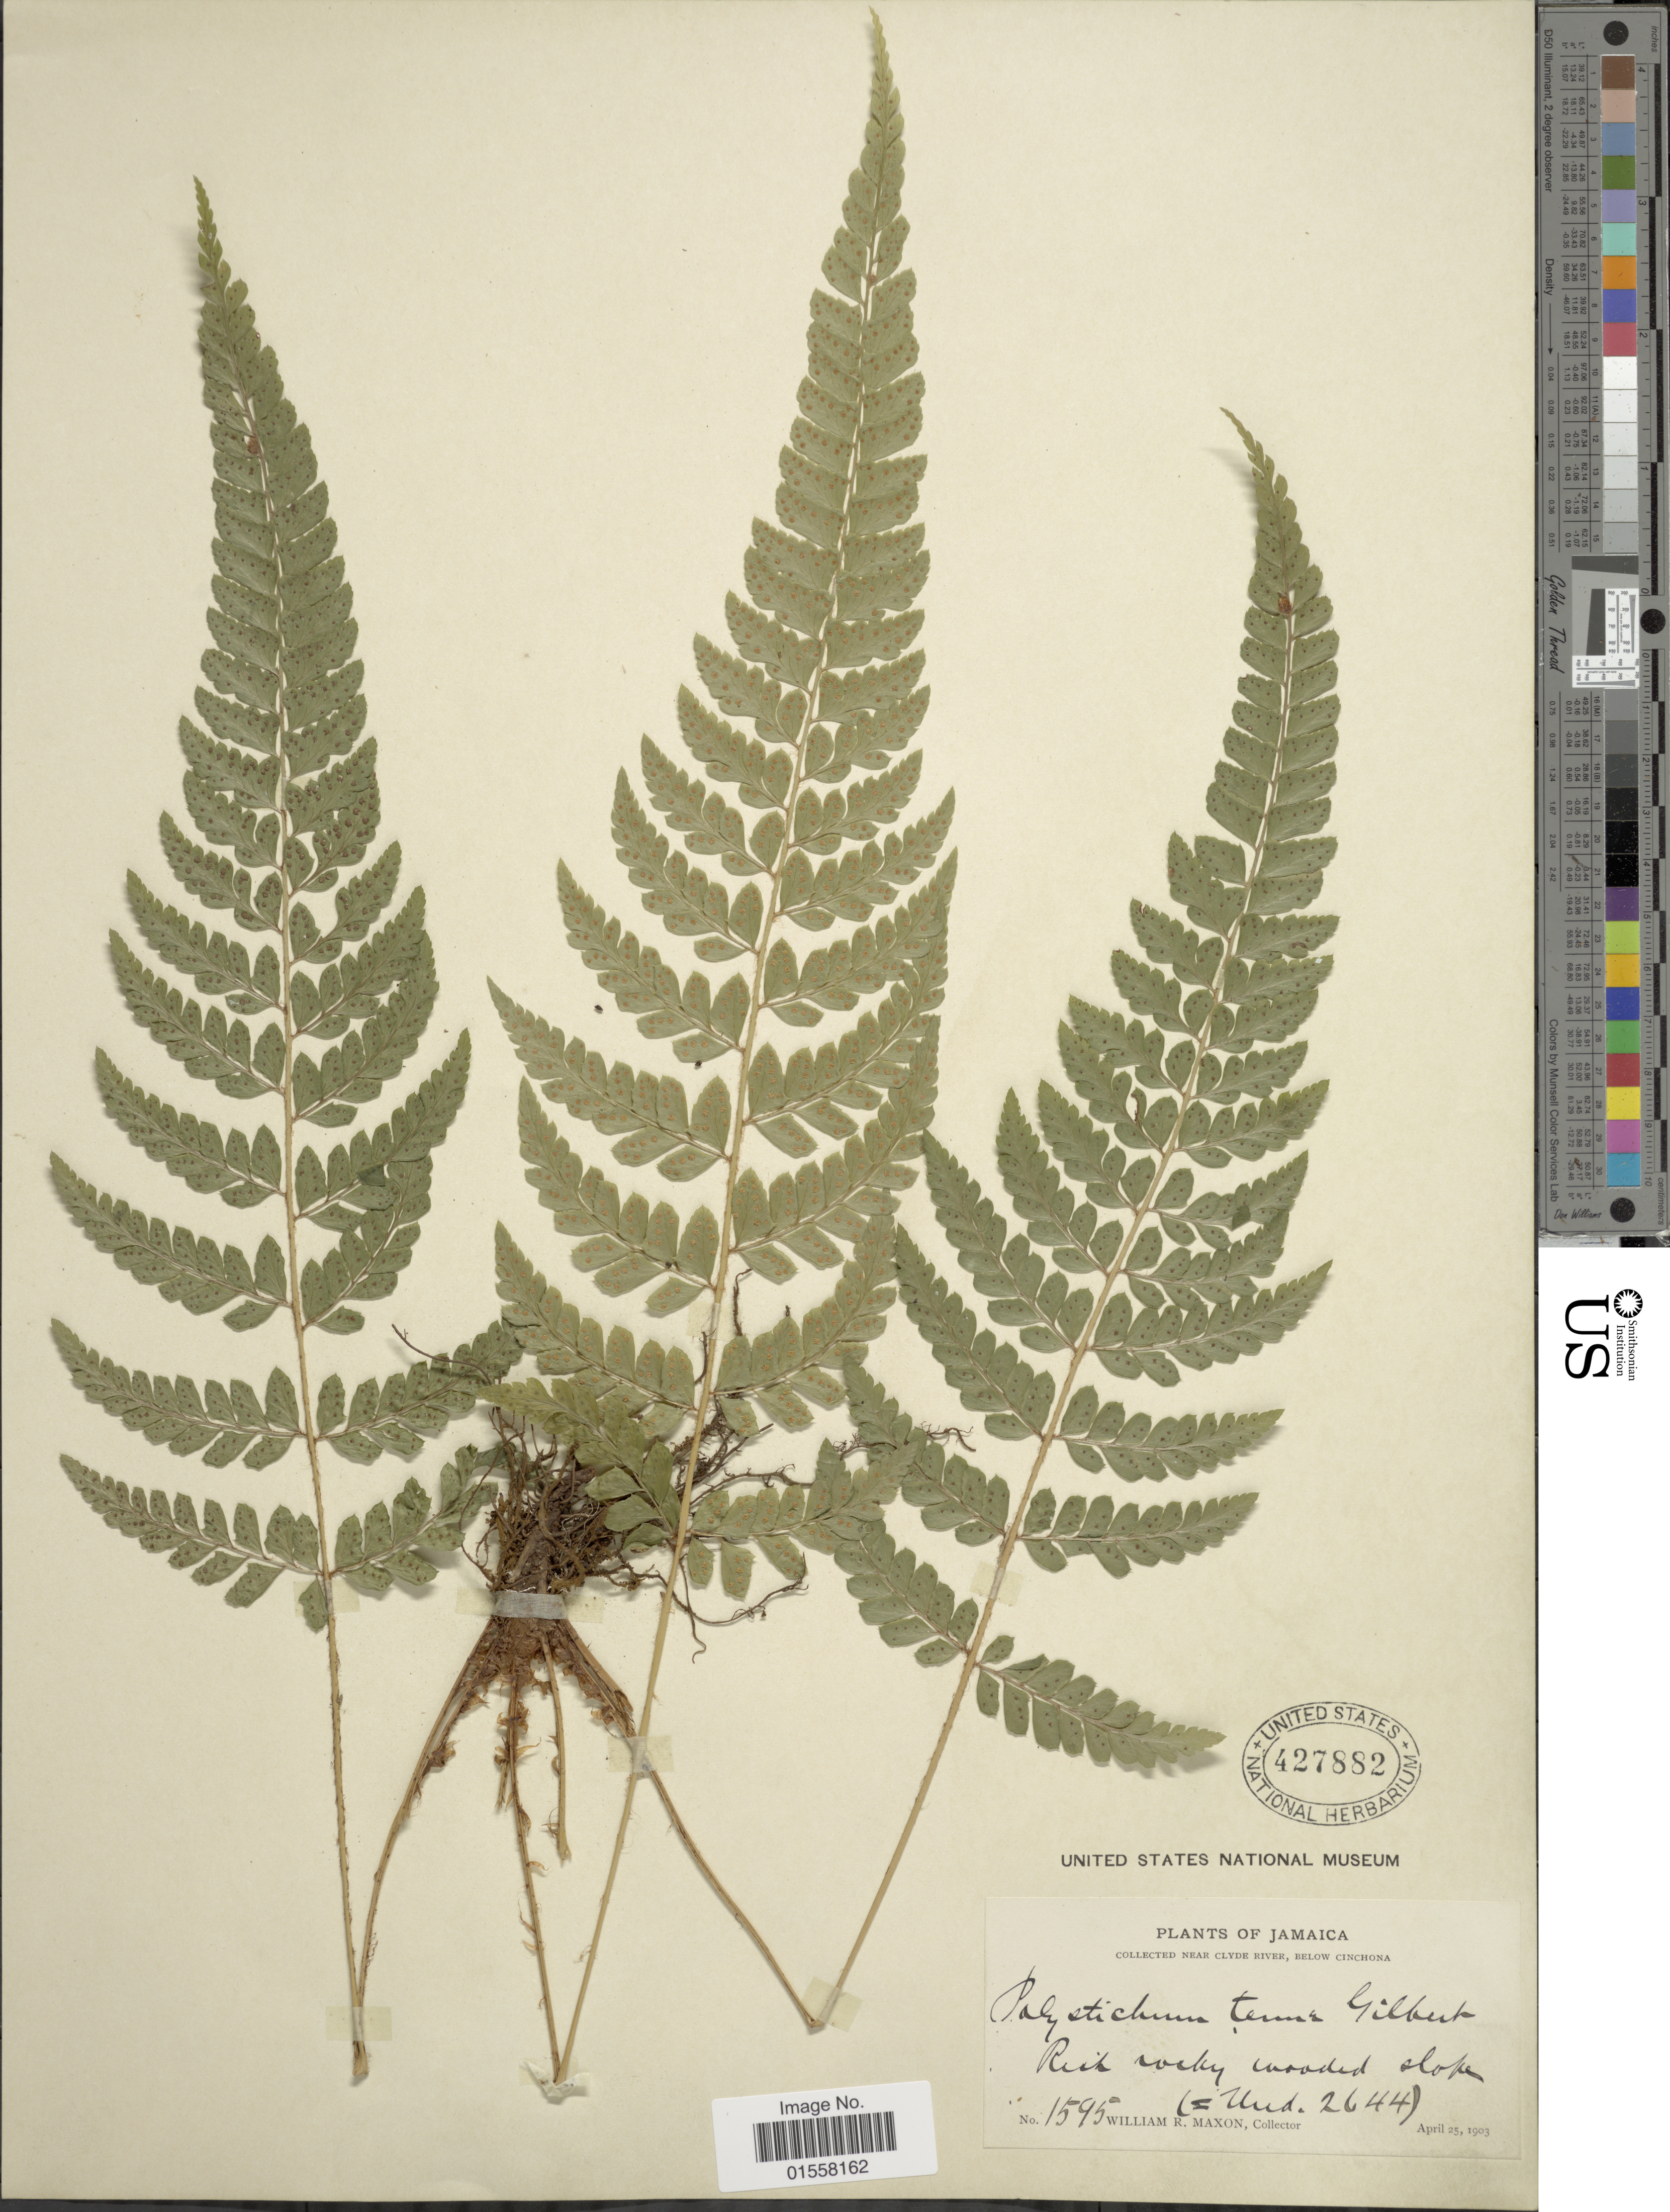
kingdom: Plantae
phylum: Tracheophyta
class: Polypodiopsida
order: Polypodiales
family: Dryopteridaceae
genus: Polystichum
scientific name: Polystichum polystichiforme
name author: (Fée) Maxon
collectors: W. R. Maxon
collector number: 1595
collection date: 1903-04-25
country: Jamaica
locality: Jamaica, near clyde river, below Cinchona.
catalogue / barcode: US 427882